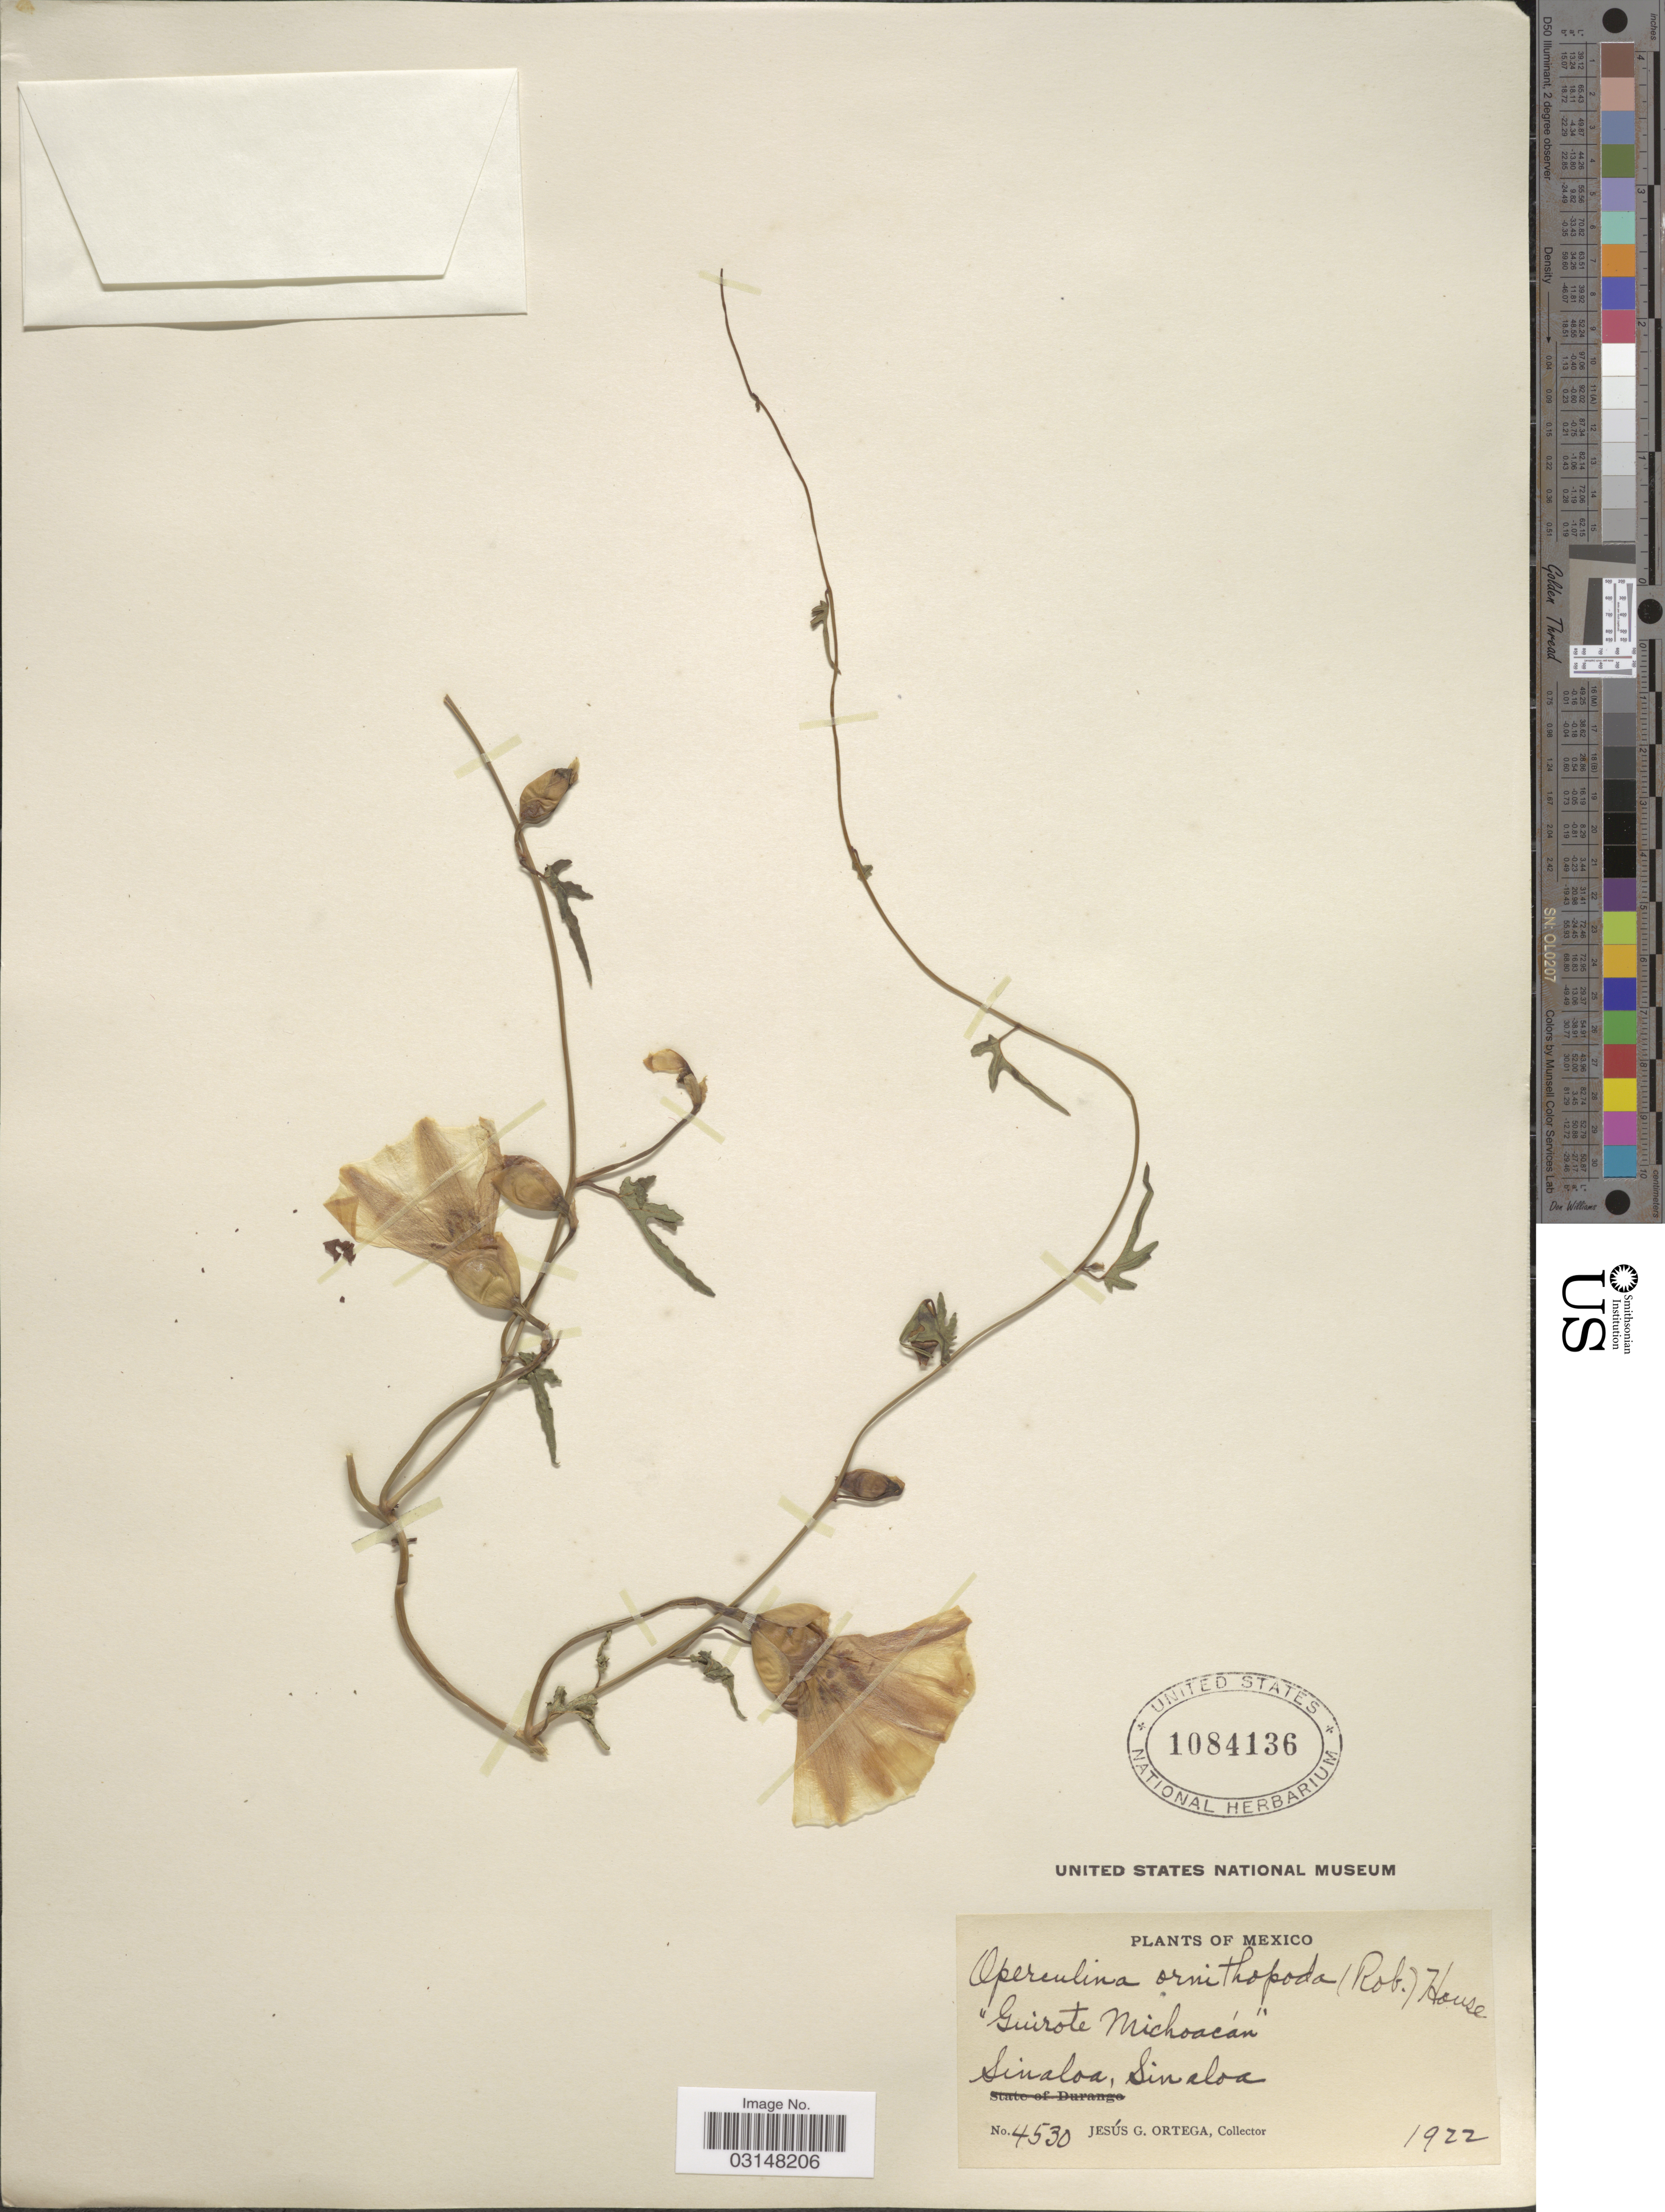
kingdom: Plantae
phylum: Tracheophyta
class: Magnoliopsida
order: Solanales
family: Convolvulaceae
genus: Operculina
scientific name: Operculina ornithopoda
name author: (B.L. Rob.) House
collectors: J. Ortega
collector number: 4530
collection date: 1922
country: Mexico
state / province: Sinaloa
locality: Sinaloa.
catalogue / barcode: US 1084136